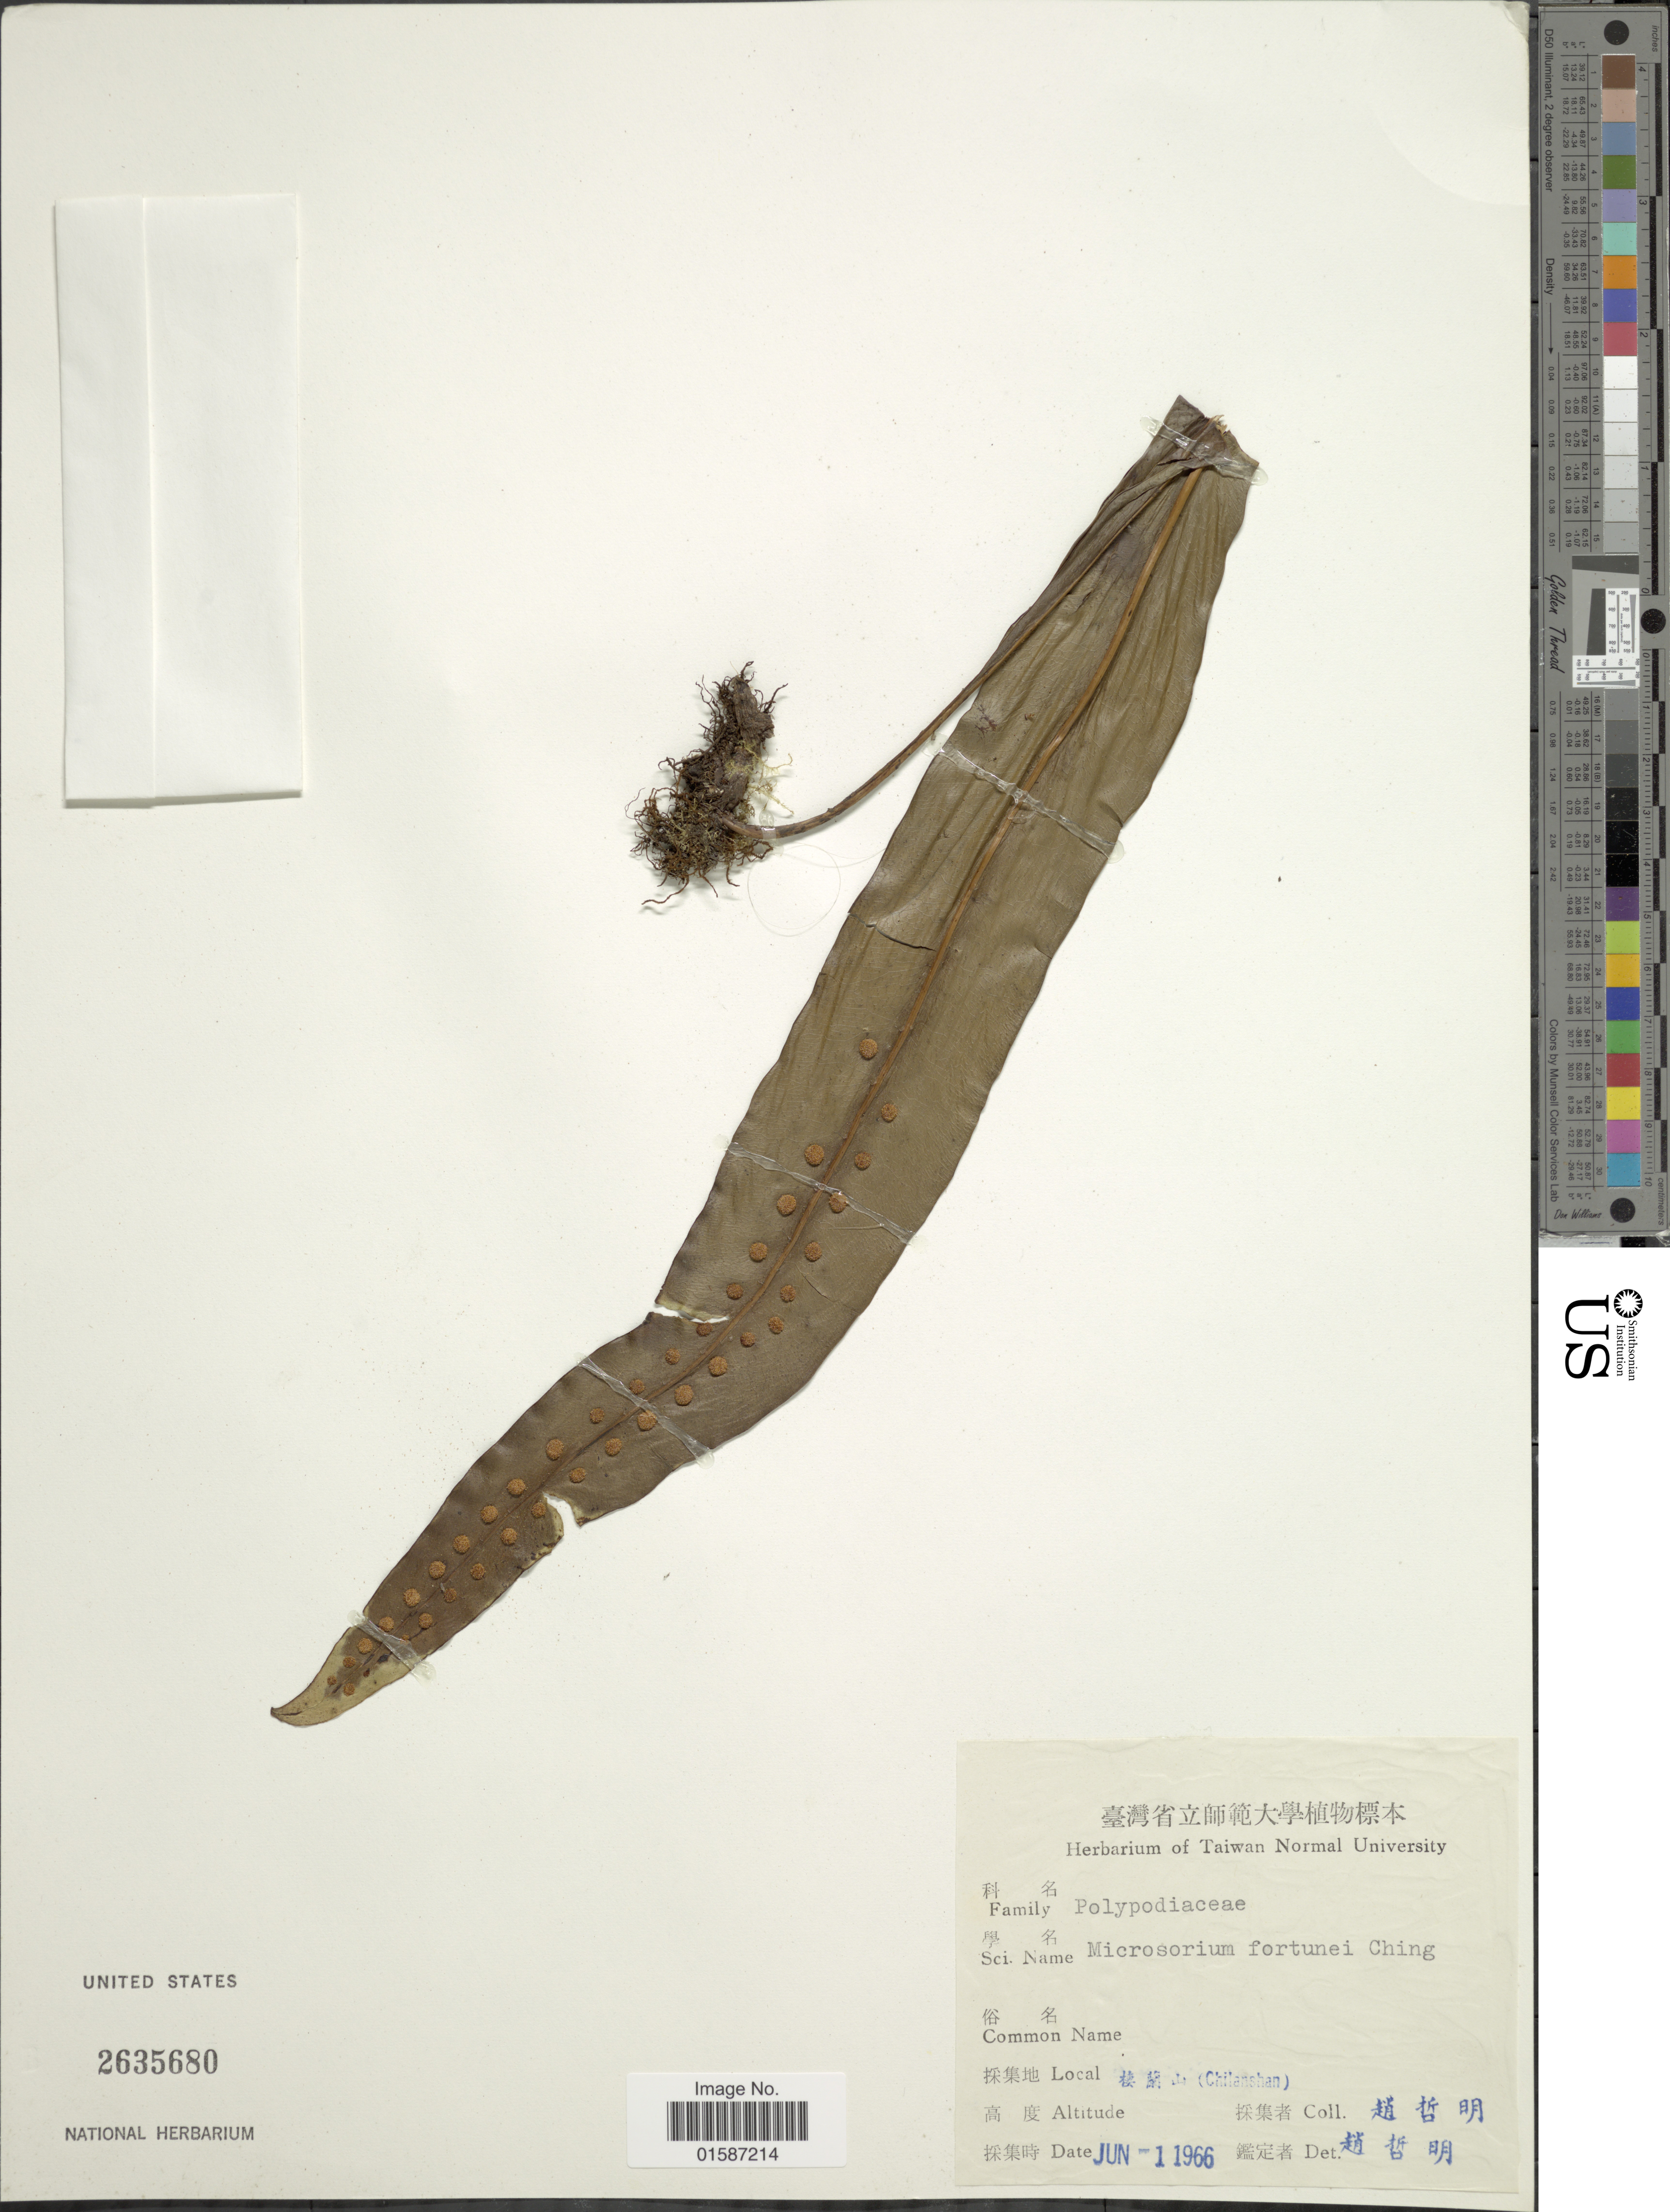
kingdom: Plantae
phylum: Tracheophyta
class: Polypodiopsida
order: Polypodiales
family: Polypodiaceae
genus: Neolepisorus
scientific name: Neolepisorus fortunei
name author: (T. Moore) Li S. Wang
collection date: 1966-06-01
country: Taiwan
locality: (Chilanshan)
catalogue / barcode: US 2635680